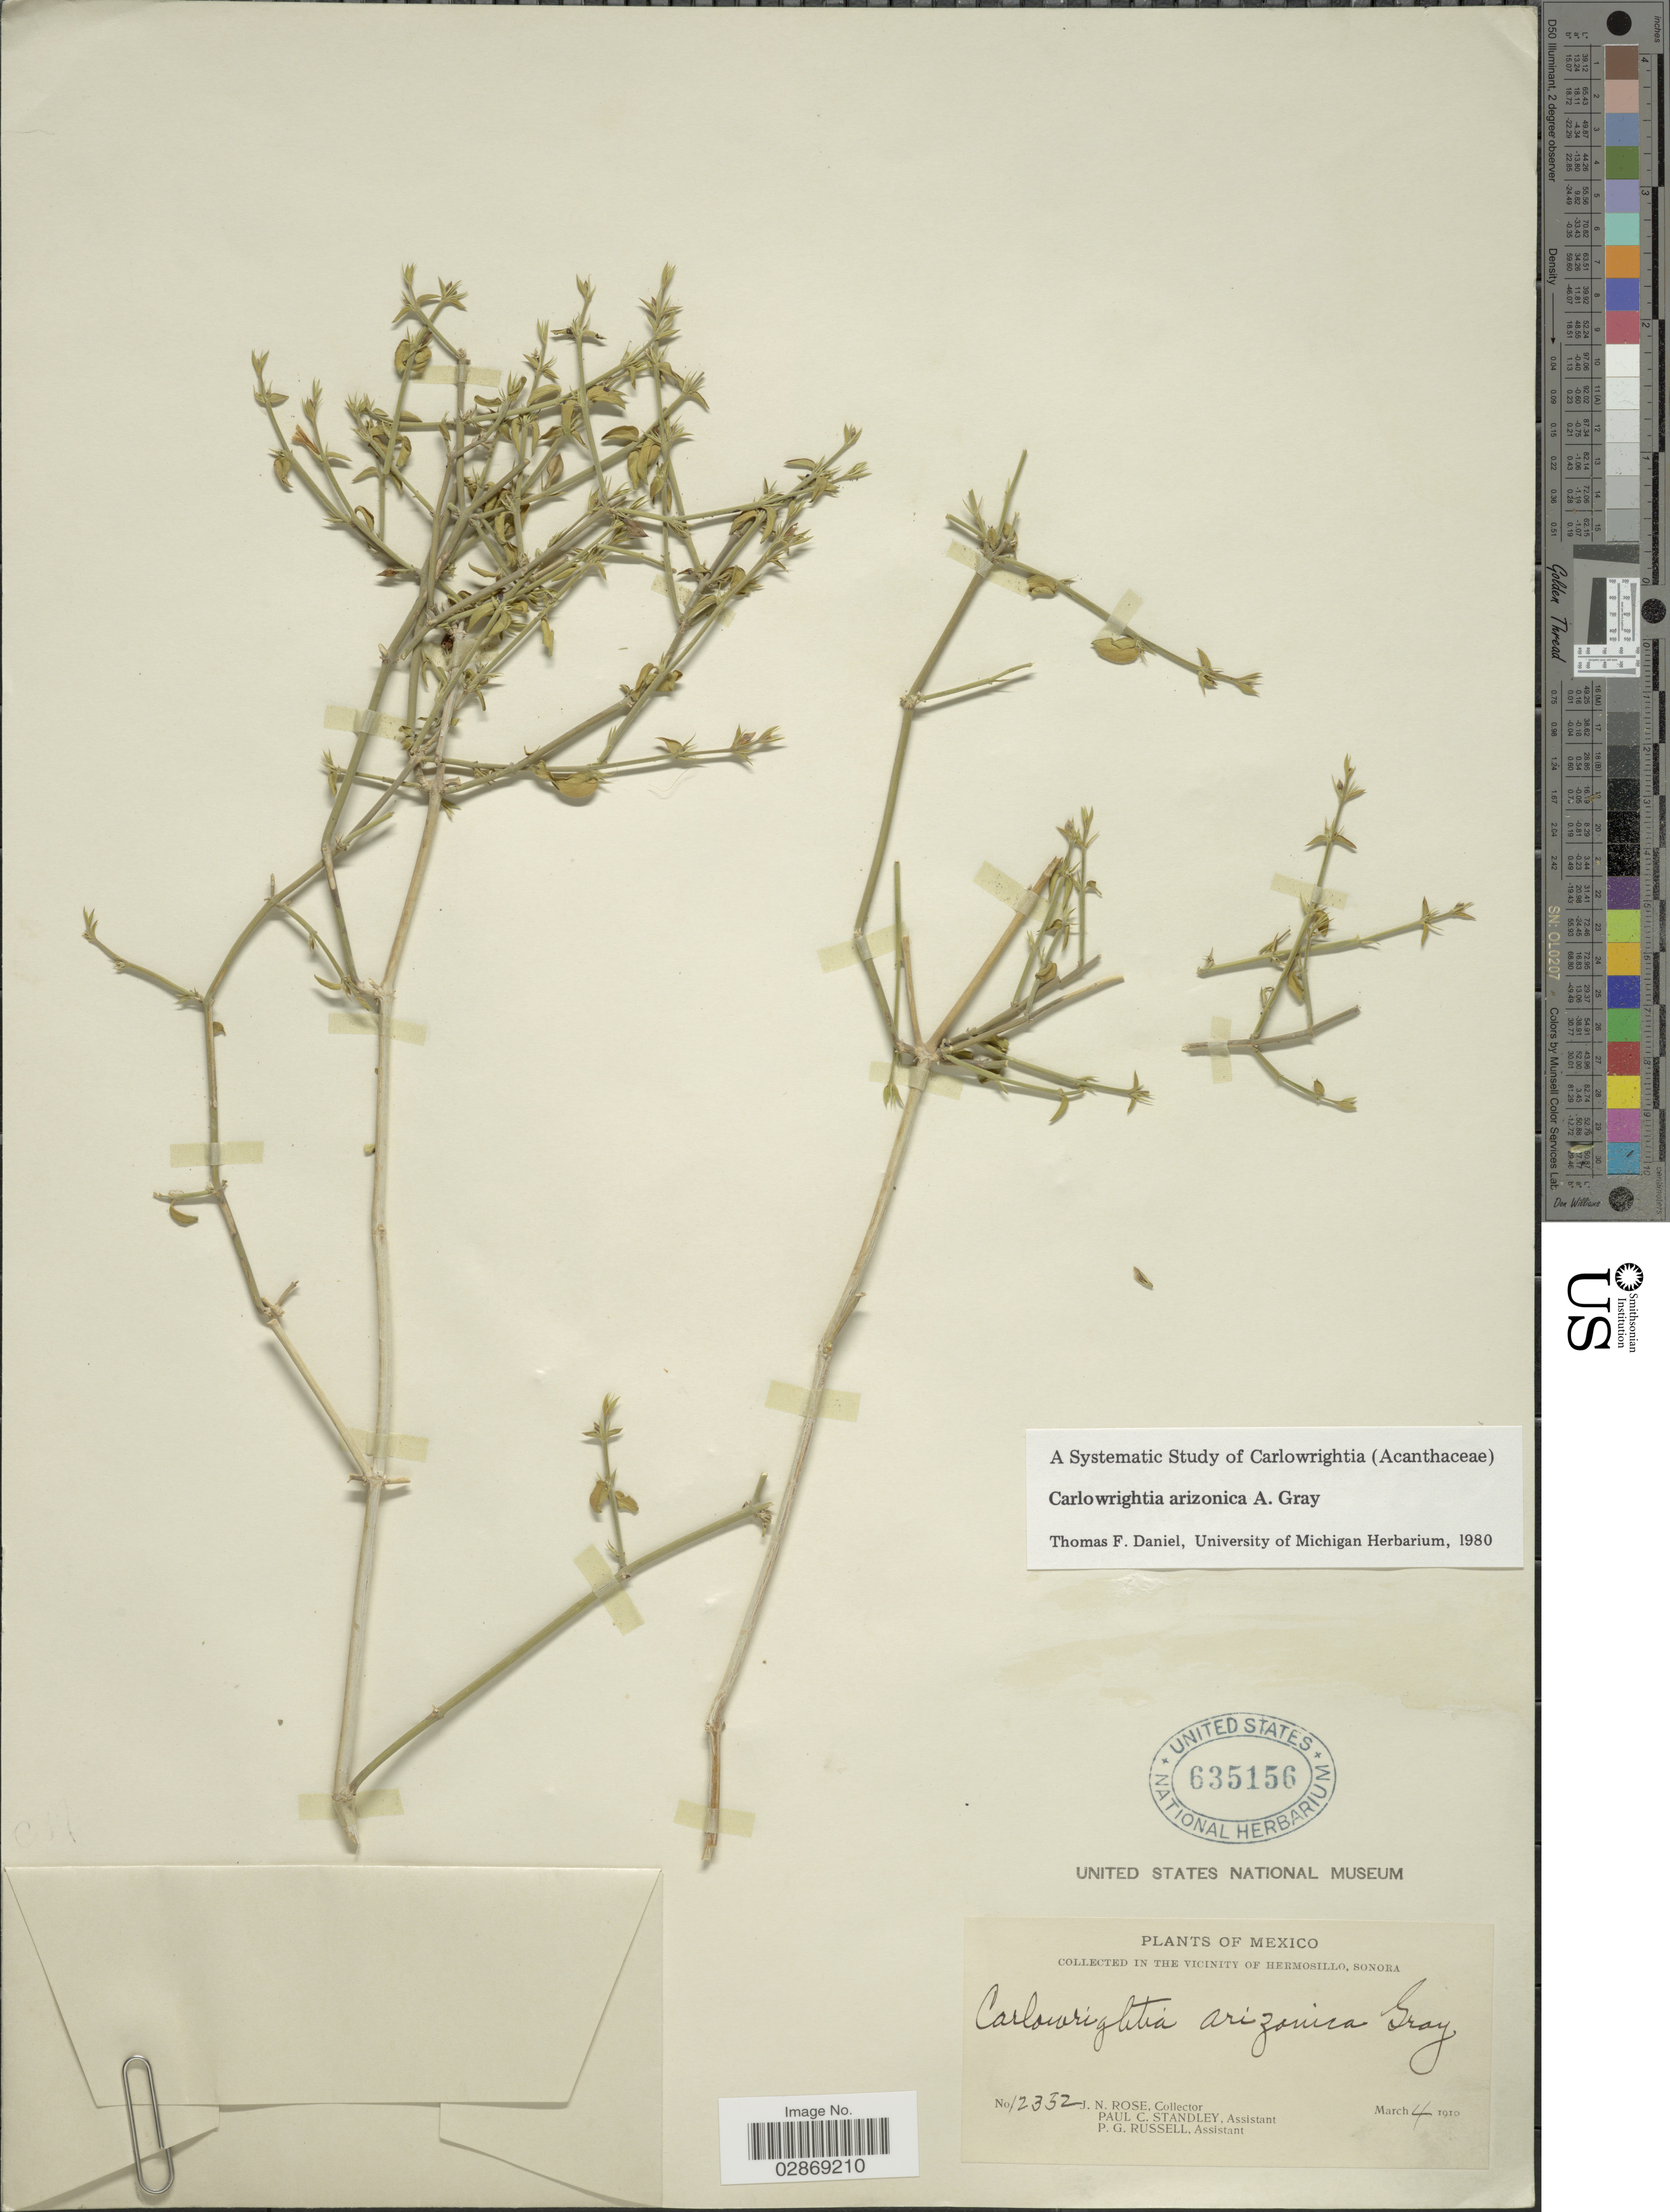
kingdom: Plantae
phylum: Tracheophyta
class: Magnoliopsida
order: Lamiales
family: Acanthaceae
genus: Carlowrightia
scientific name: Carlowrightia arizonica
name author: A. Gray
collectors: J. N. Rose, P. C. Standley & P. G. Russell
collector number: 12352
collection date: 1910-03-04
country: Mexico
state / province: Sonora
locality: In the Vicinity of Hermosillo.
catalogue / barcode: US 635156